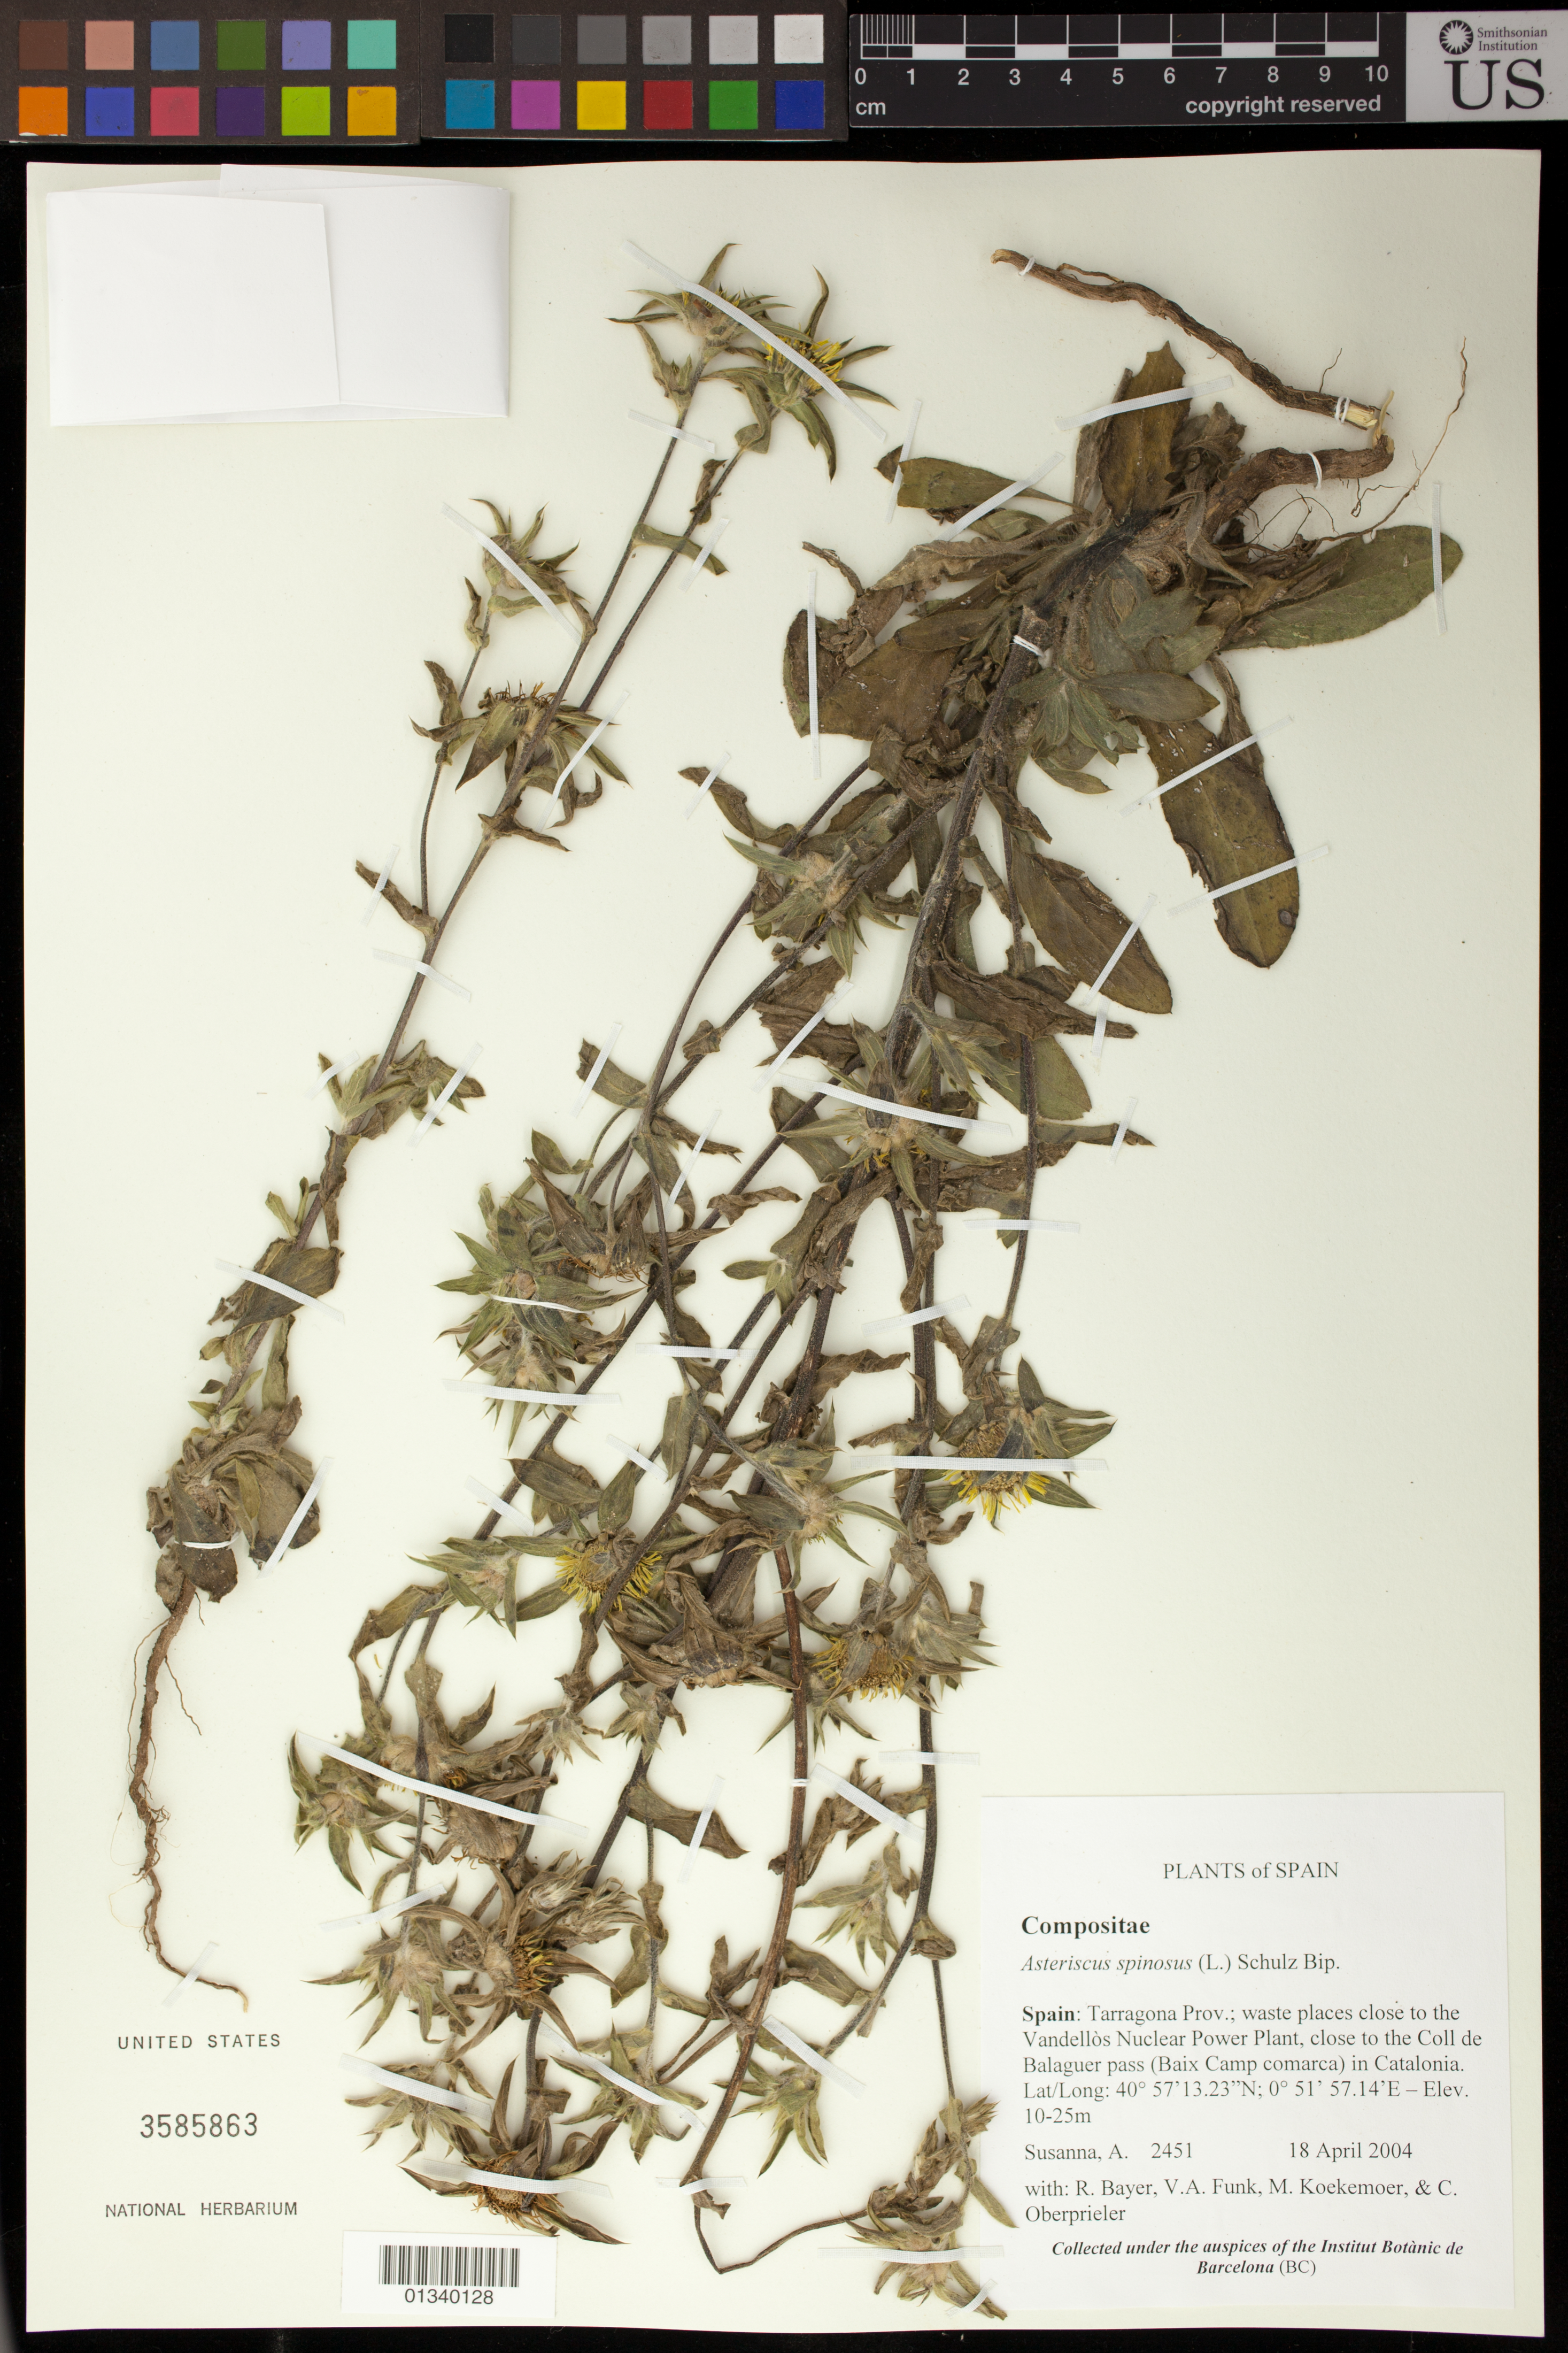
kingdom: Plantae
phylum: Tracheophyta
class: Magnoliopsida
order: Asterales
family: Asteraceae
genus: Pallenis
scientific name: Pallenis spinosa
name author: (L.) Cass.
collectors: V. Funk, M. Koekemoer & C. Oberprieler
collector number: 2451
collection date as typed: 18 April 2004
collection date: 2004-04-18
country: Spain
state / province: Catalunya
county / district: Tarragona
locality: Close to Vandellos Nuclear Power plant, close to the Coll de Balaguer pass (Baiz Camp comarca) in Catalonia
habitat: Waste places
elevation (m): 10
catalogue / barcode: US 3585863